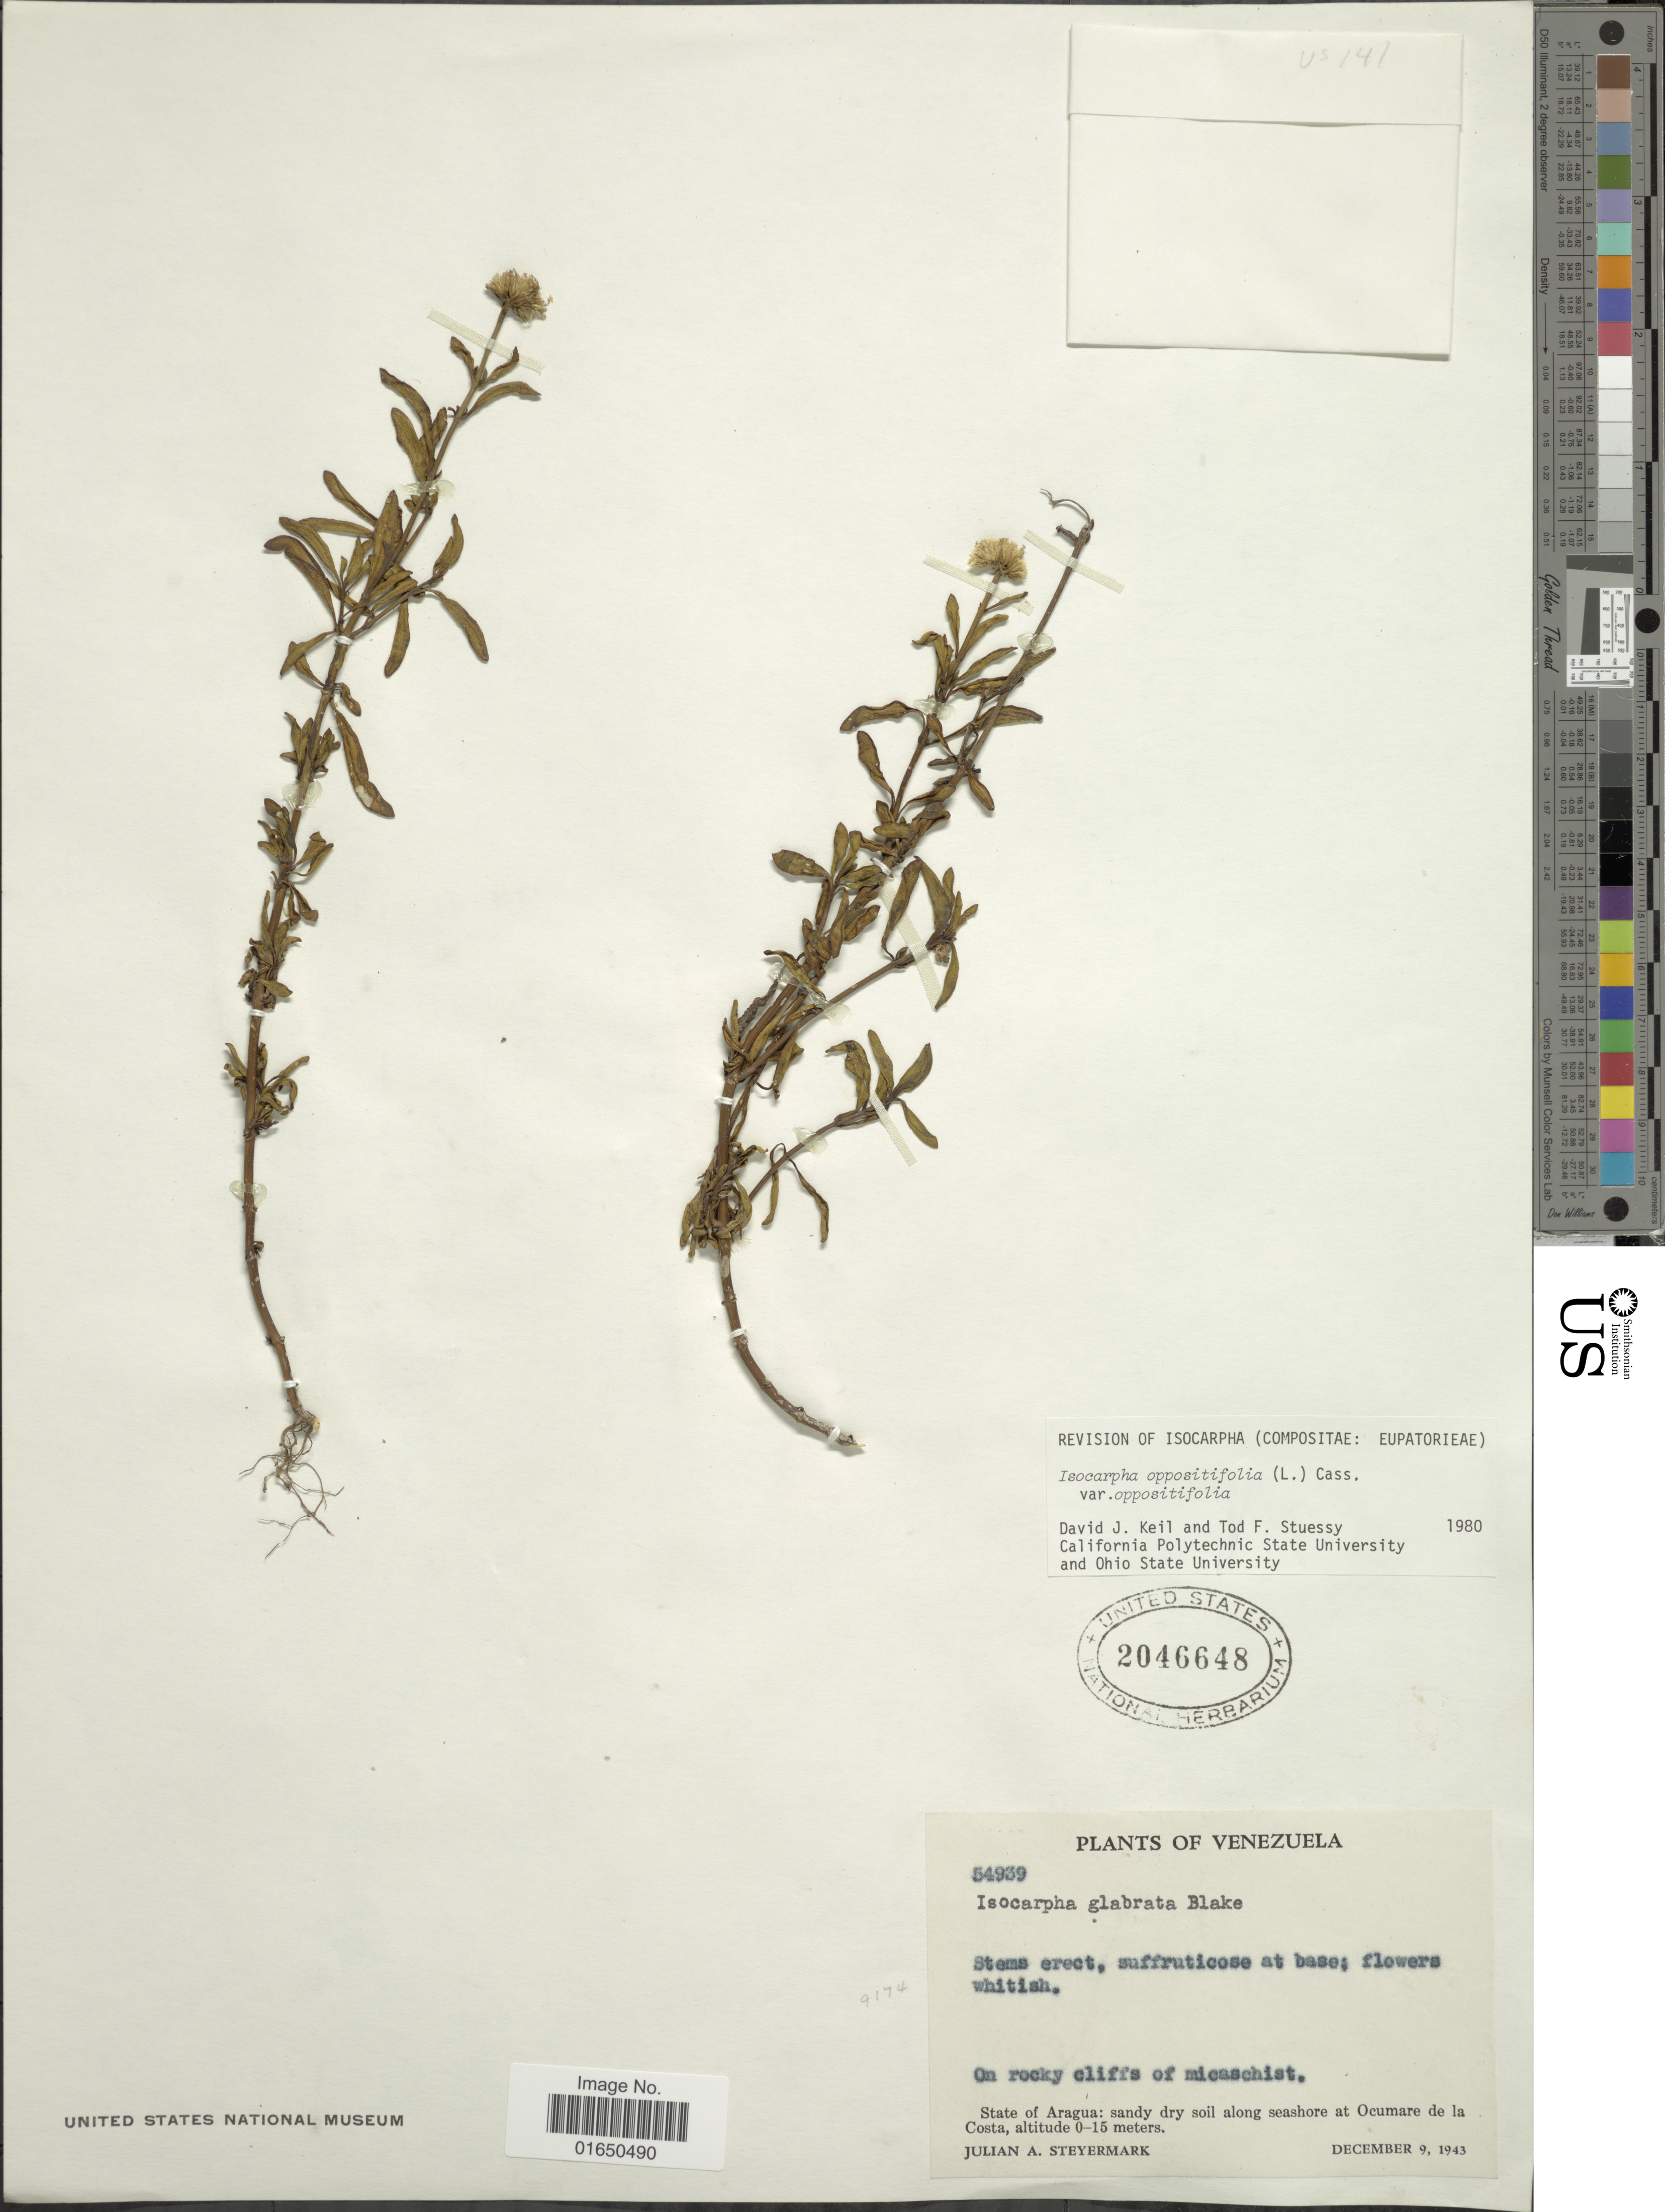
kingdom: Plantae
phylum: Tracheophyta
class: Magnoliopsida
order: Asterales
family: Asteraceae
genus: Isocarpha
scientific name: Isocarpha oppositifolia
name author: (L.) Cass.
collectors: J. Steyermark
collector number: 54939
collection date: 1943-12-09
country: Venezuela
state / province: Aragua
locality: Sandy dry soil along seashore at Ocumare de la Costa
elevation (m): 0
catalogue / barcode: US 2046648